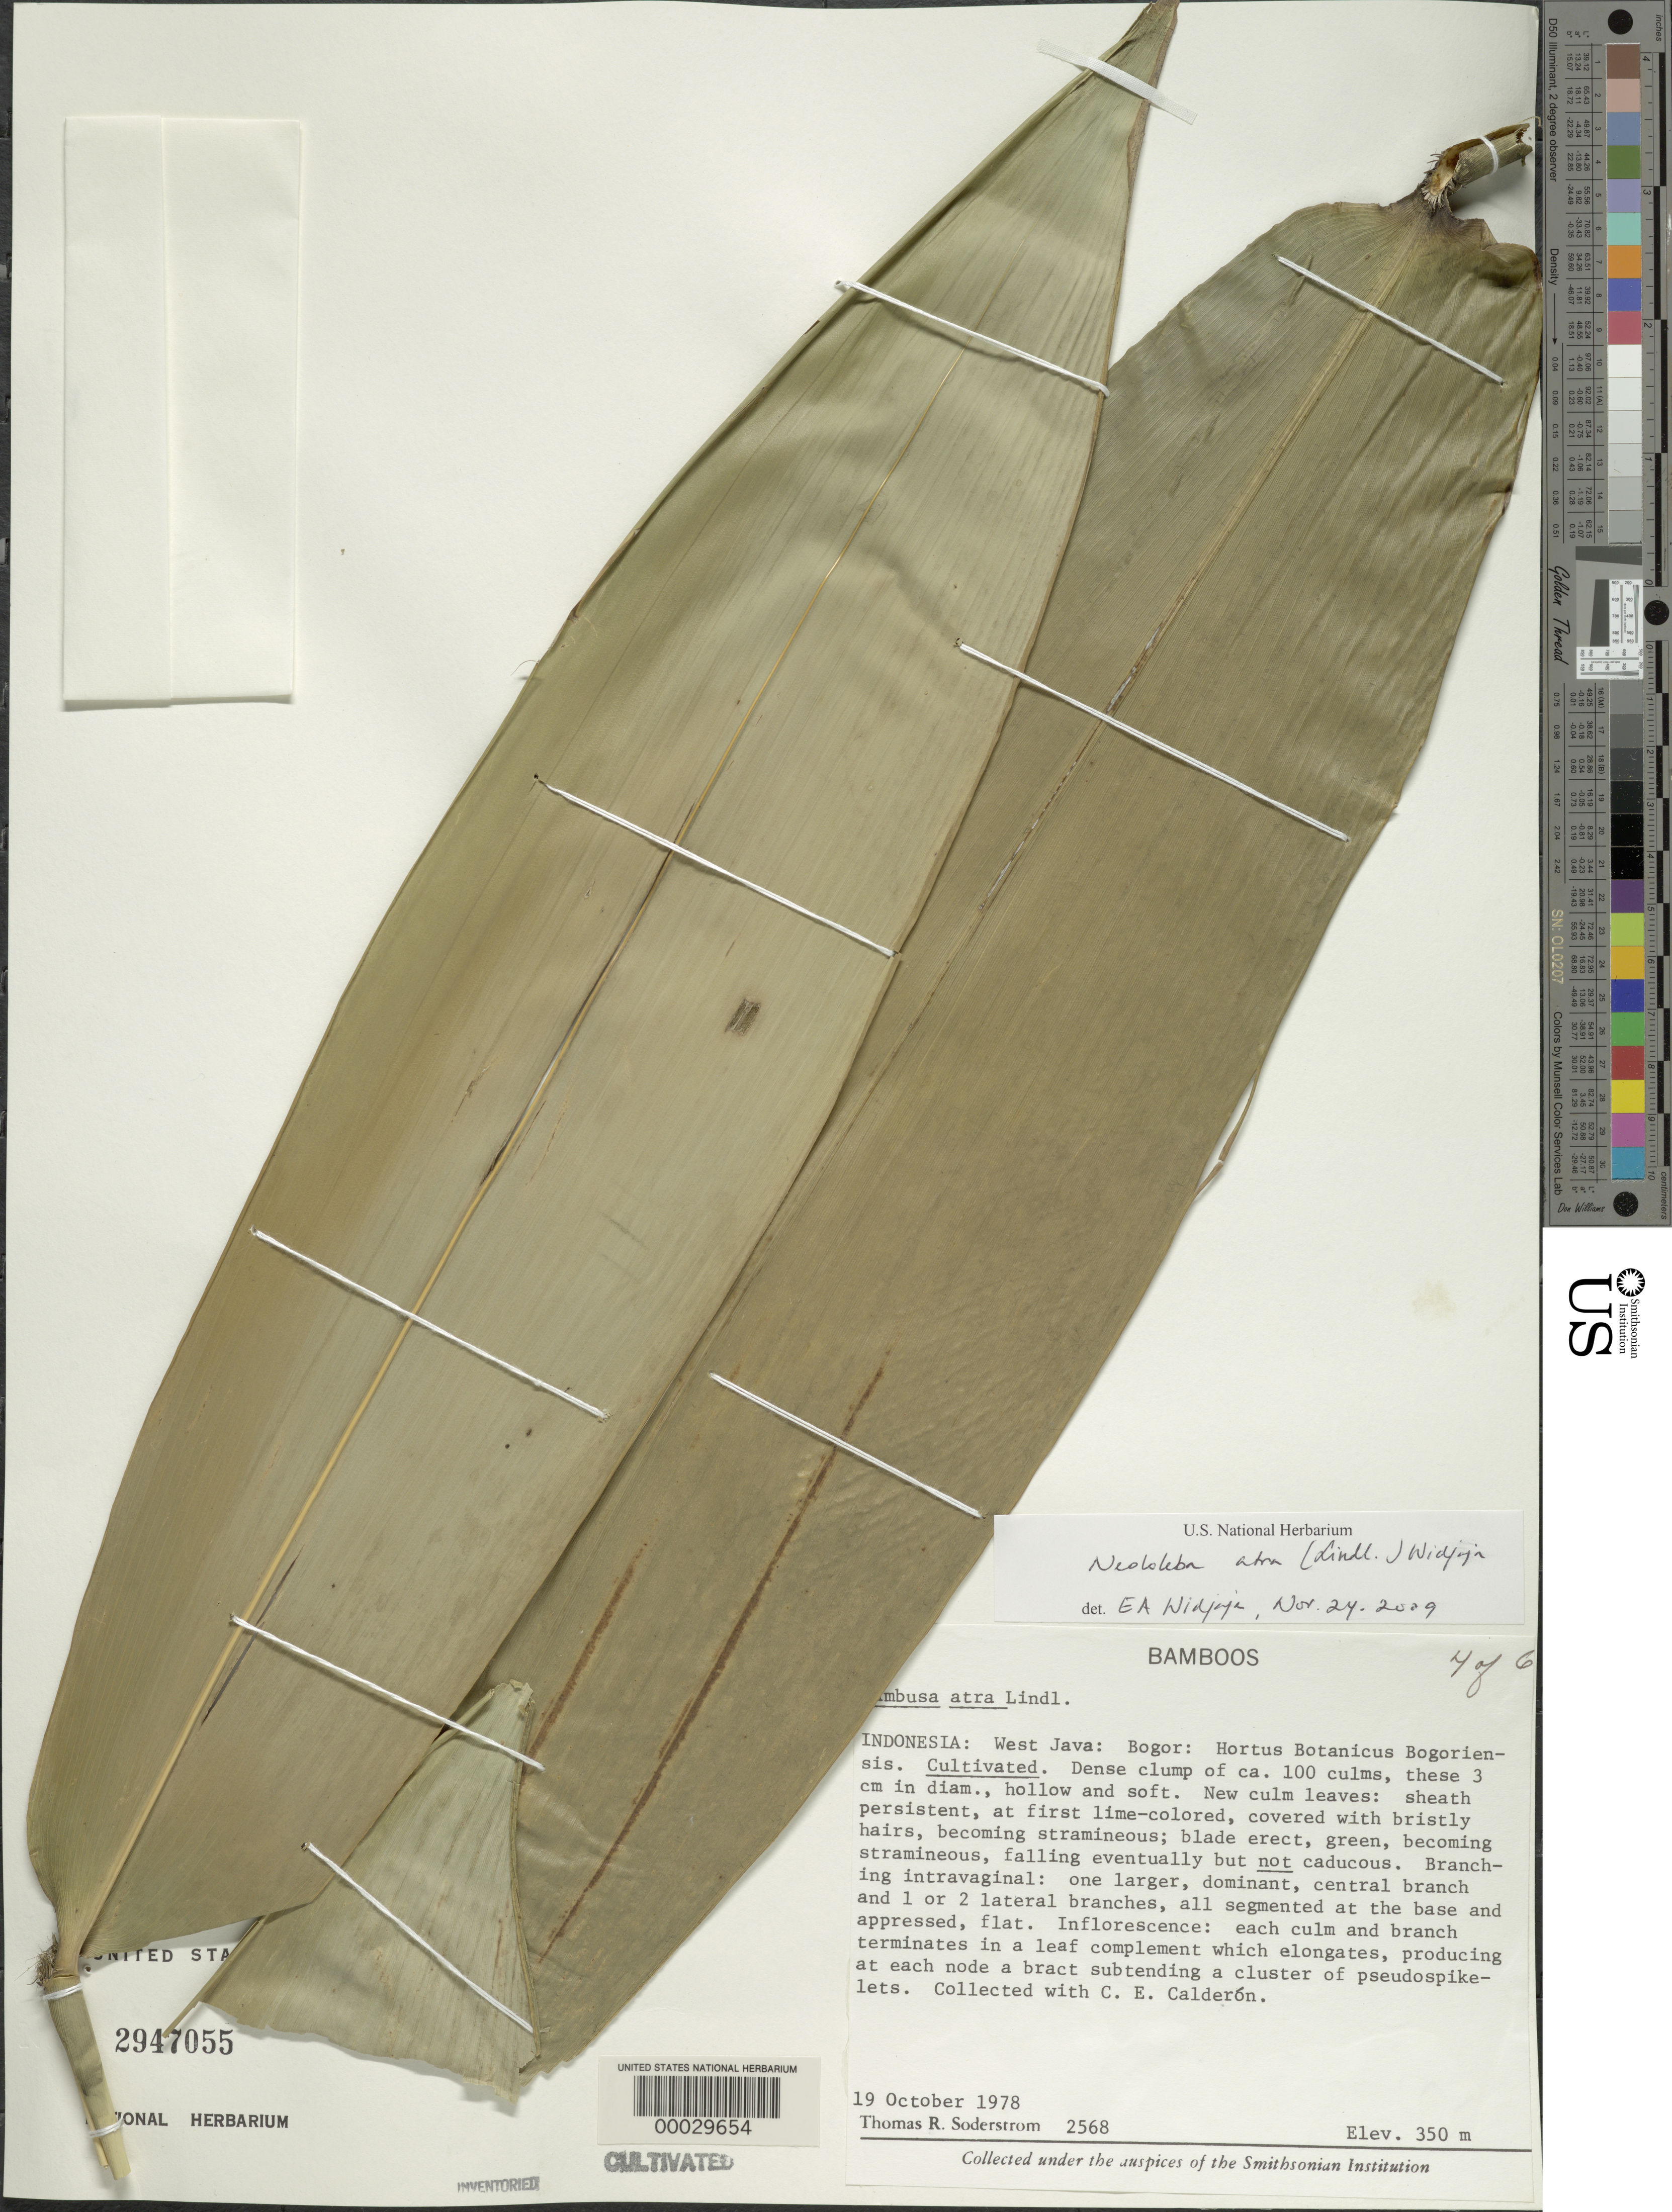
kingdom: Plantae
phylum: Tracheophyta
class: Liliopsida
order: Poales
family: Poaceae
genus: Neololeba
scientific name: Neololeba atra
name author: (Lindl.) Widjaja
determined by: Widjaja, E. A.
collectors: C. E. Calderón & T. R. Soderstrom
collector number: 2568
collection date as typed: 19 Oct 1978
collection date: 1978-10-19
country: Indonesia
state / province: Java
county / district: Jawa Barat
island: Java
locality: Bogor: Hortus Botanicus Bogoriensis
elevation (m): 350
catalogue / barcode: US 2947055